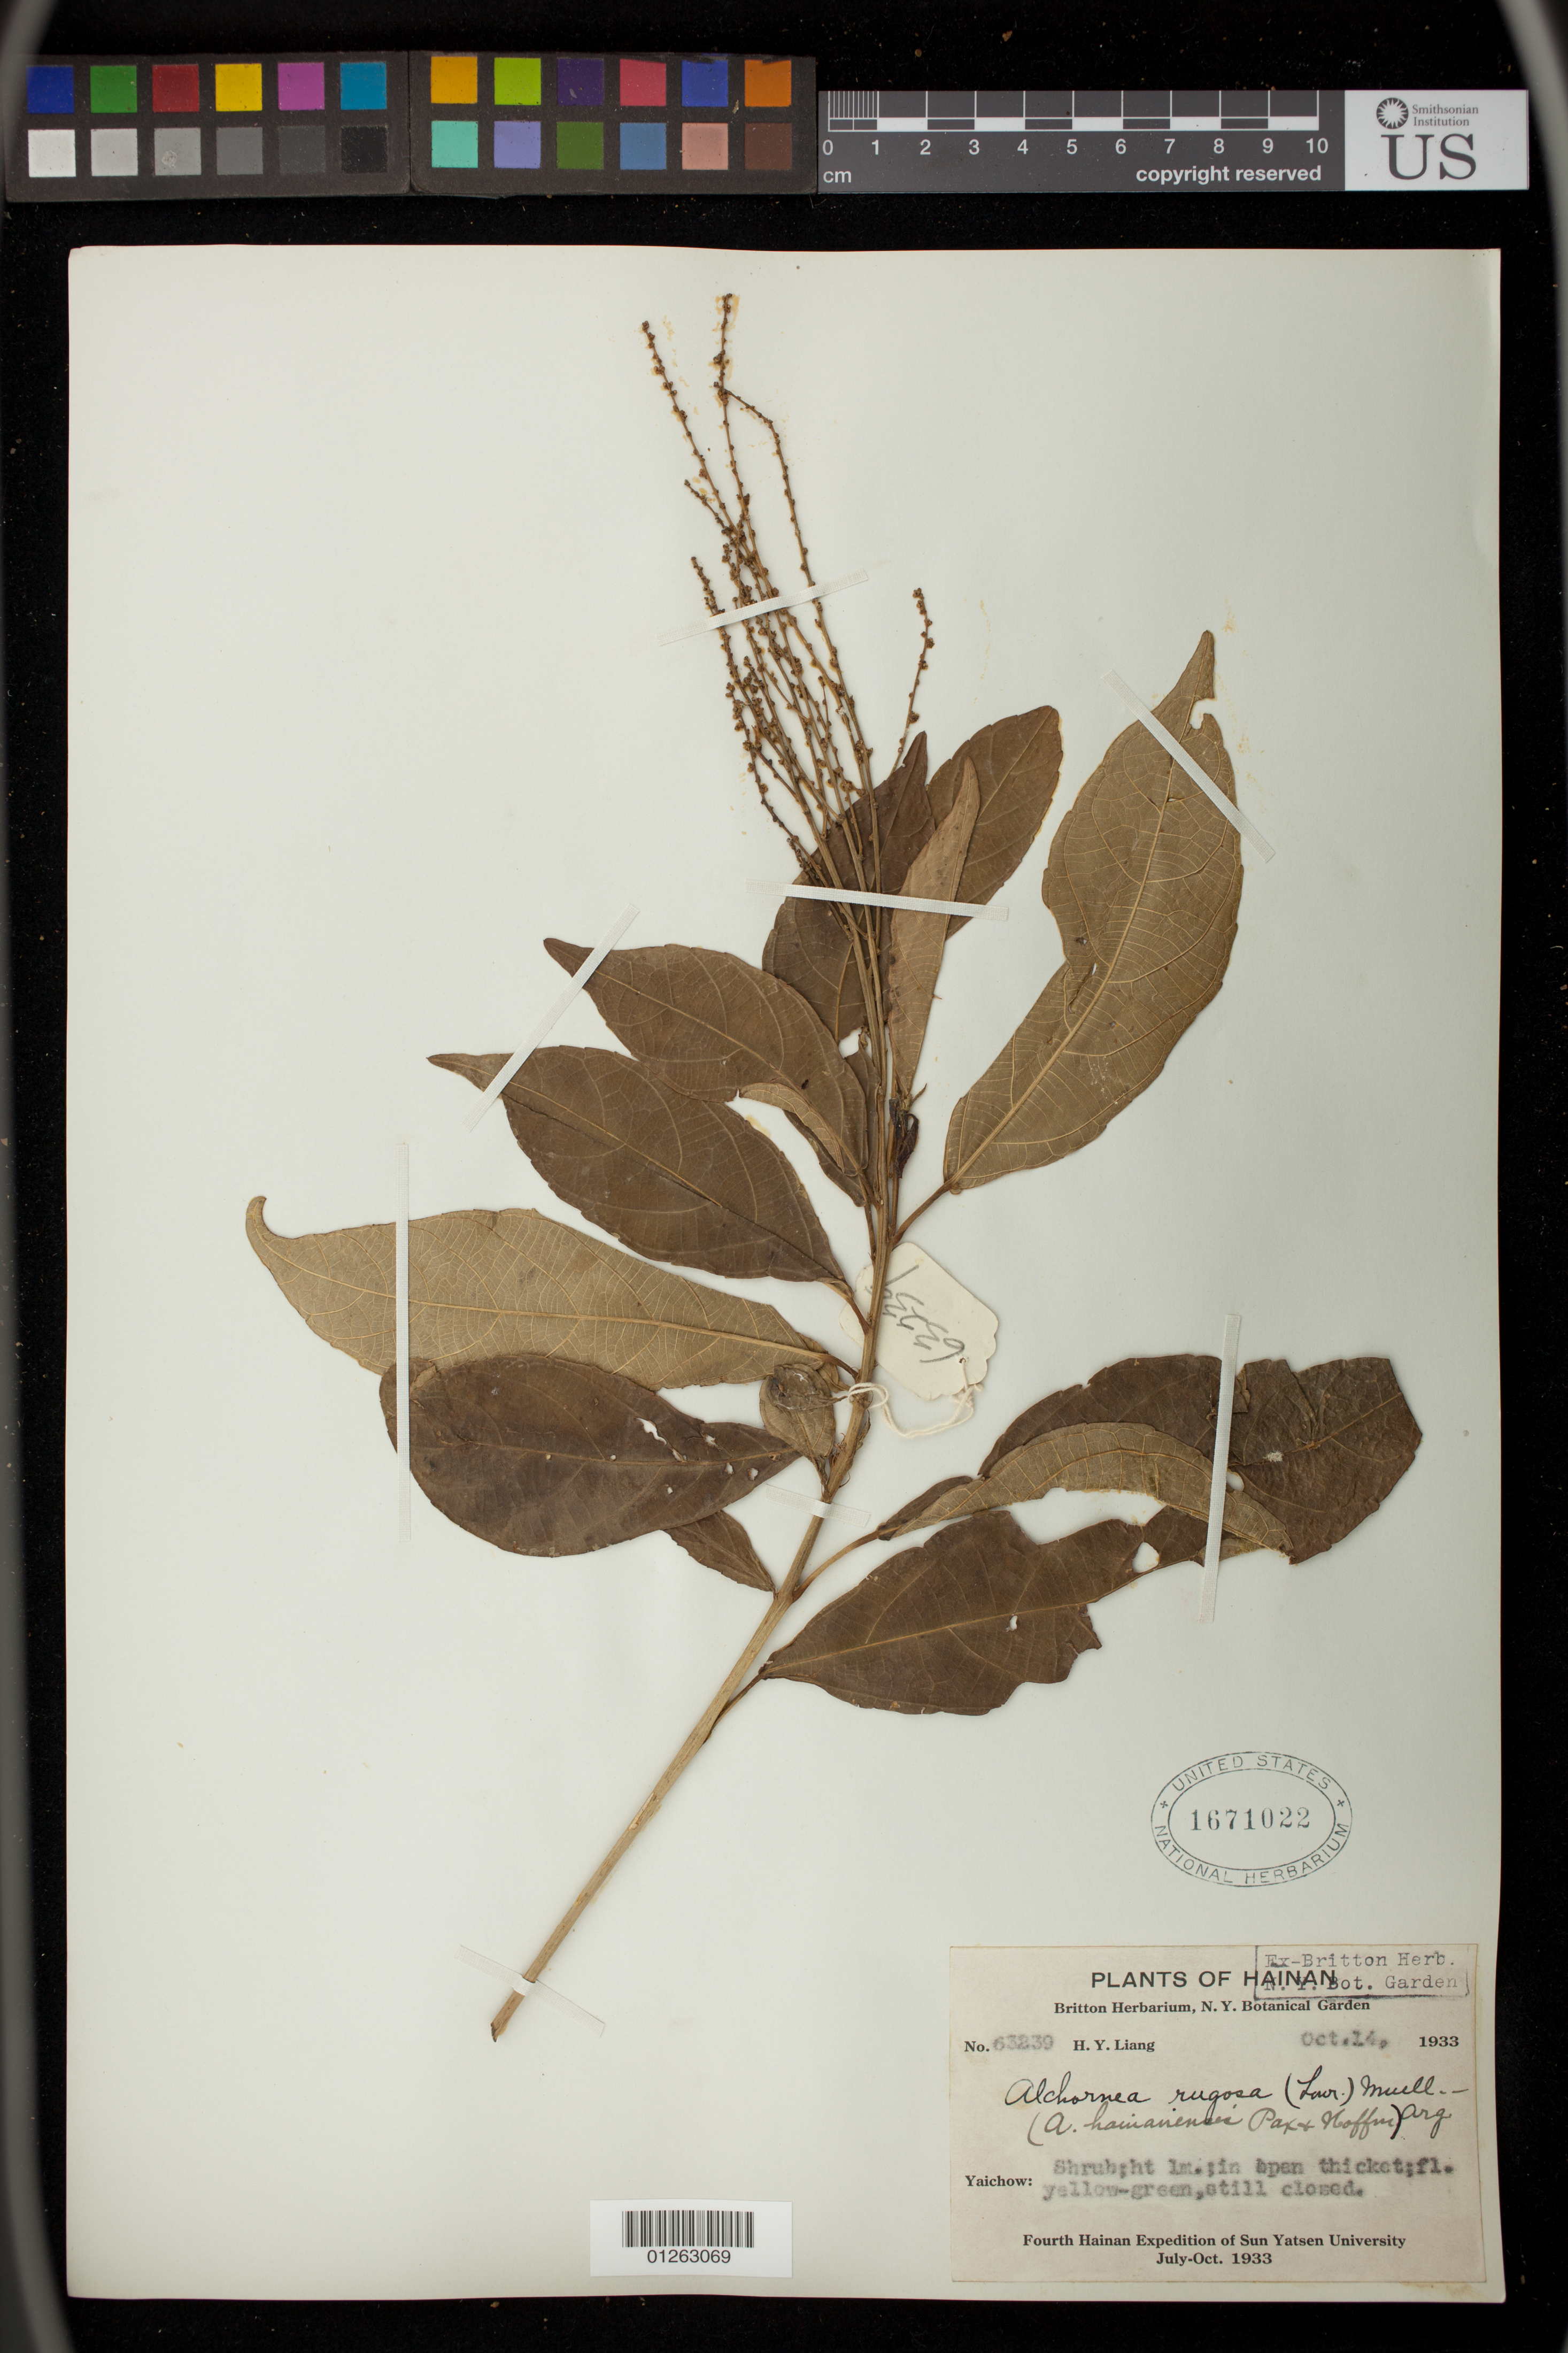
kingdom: Plantae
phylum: Tracheophyta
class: Magnoliopsida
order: Malpighiales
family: Euphorbiaceae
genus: Alchornea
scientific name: Alchornea rugosa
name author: (Lour.) Müll. Arg.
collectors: H. Y. Liang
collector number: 63239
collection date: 1933-10-14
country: China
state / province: Hainan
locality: Yaichow.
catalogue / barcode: US 1671022